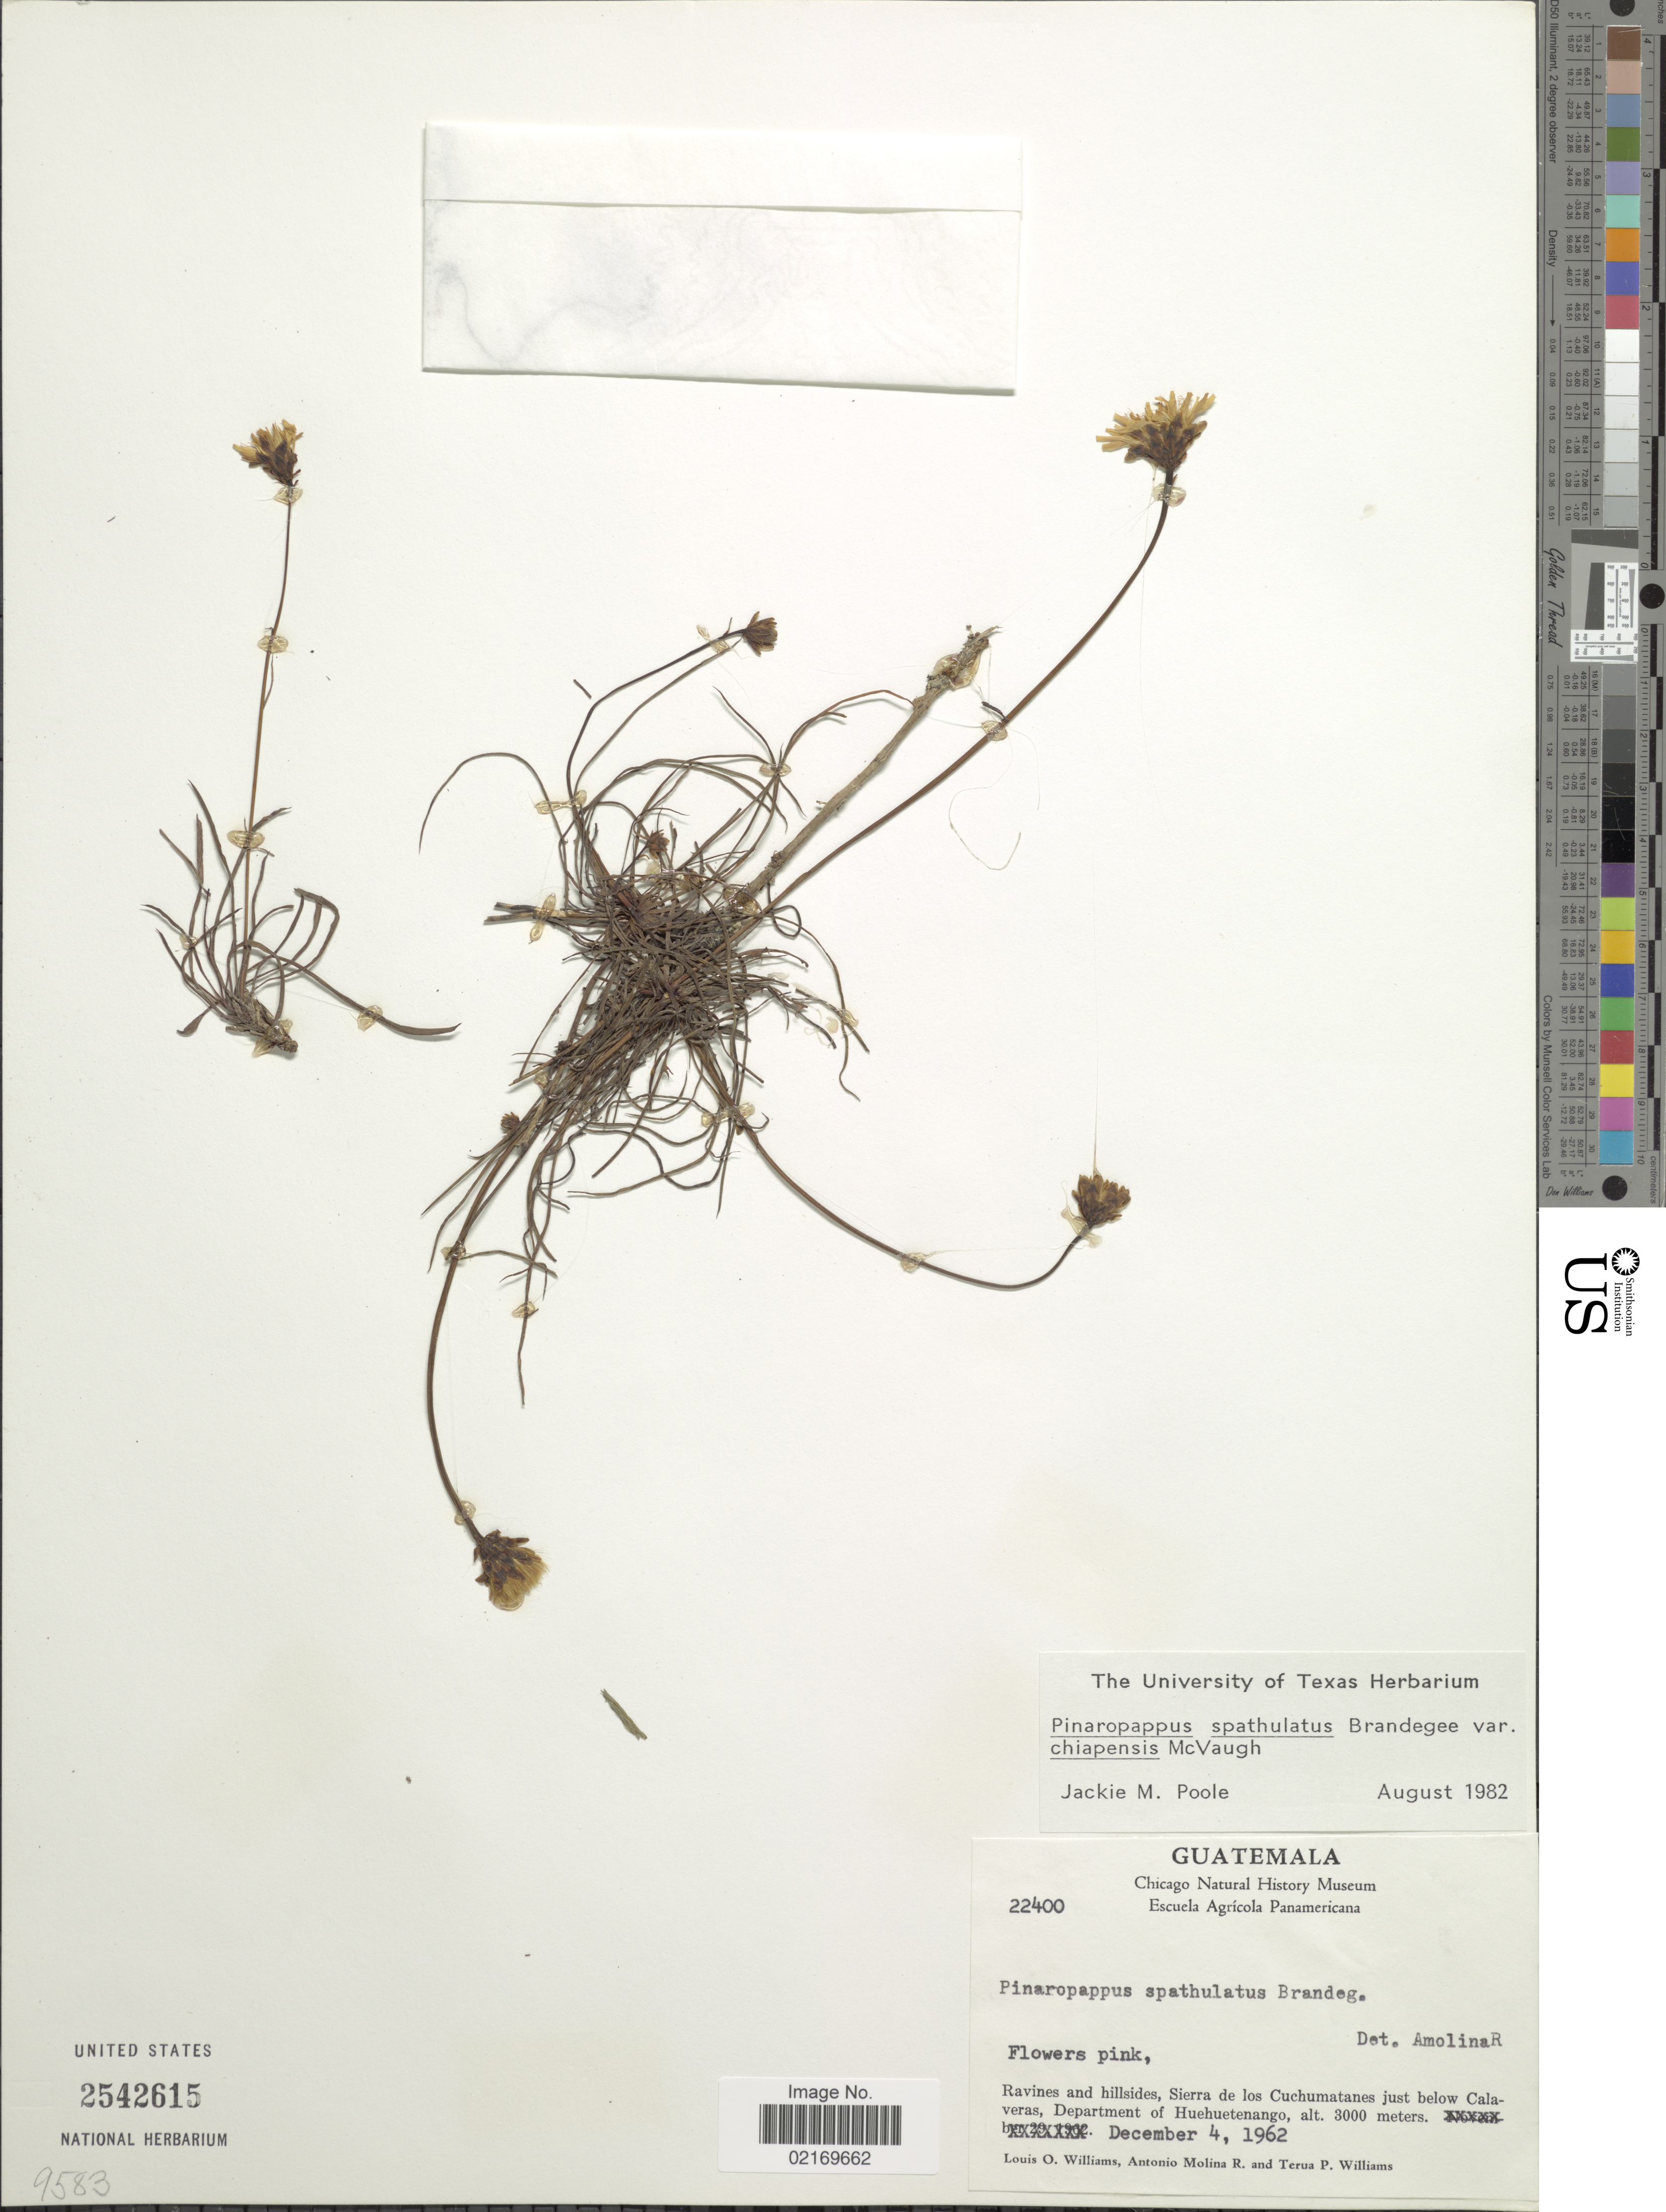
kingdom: Plantae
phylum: Tracheophyta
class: Magnoliopsida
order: Asterales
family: Asteraceae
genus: Pinaropappus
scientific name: Pinaropappus spathulatus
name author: Brandegee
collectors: L. O. Williams, A. Molina R. & T. P. Williams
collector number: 22400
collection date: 1962-12-04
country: Guatemala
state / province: Huehuetenango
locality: Sierra de los Cuchumatanes just below Calaveras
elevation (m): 3000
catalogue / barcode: US 2542615